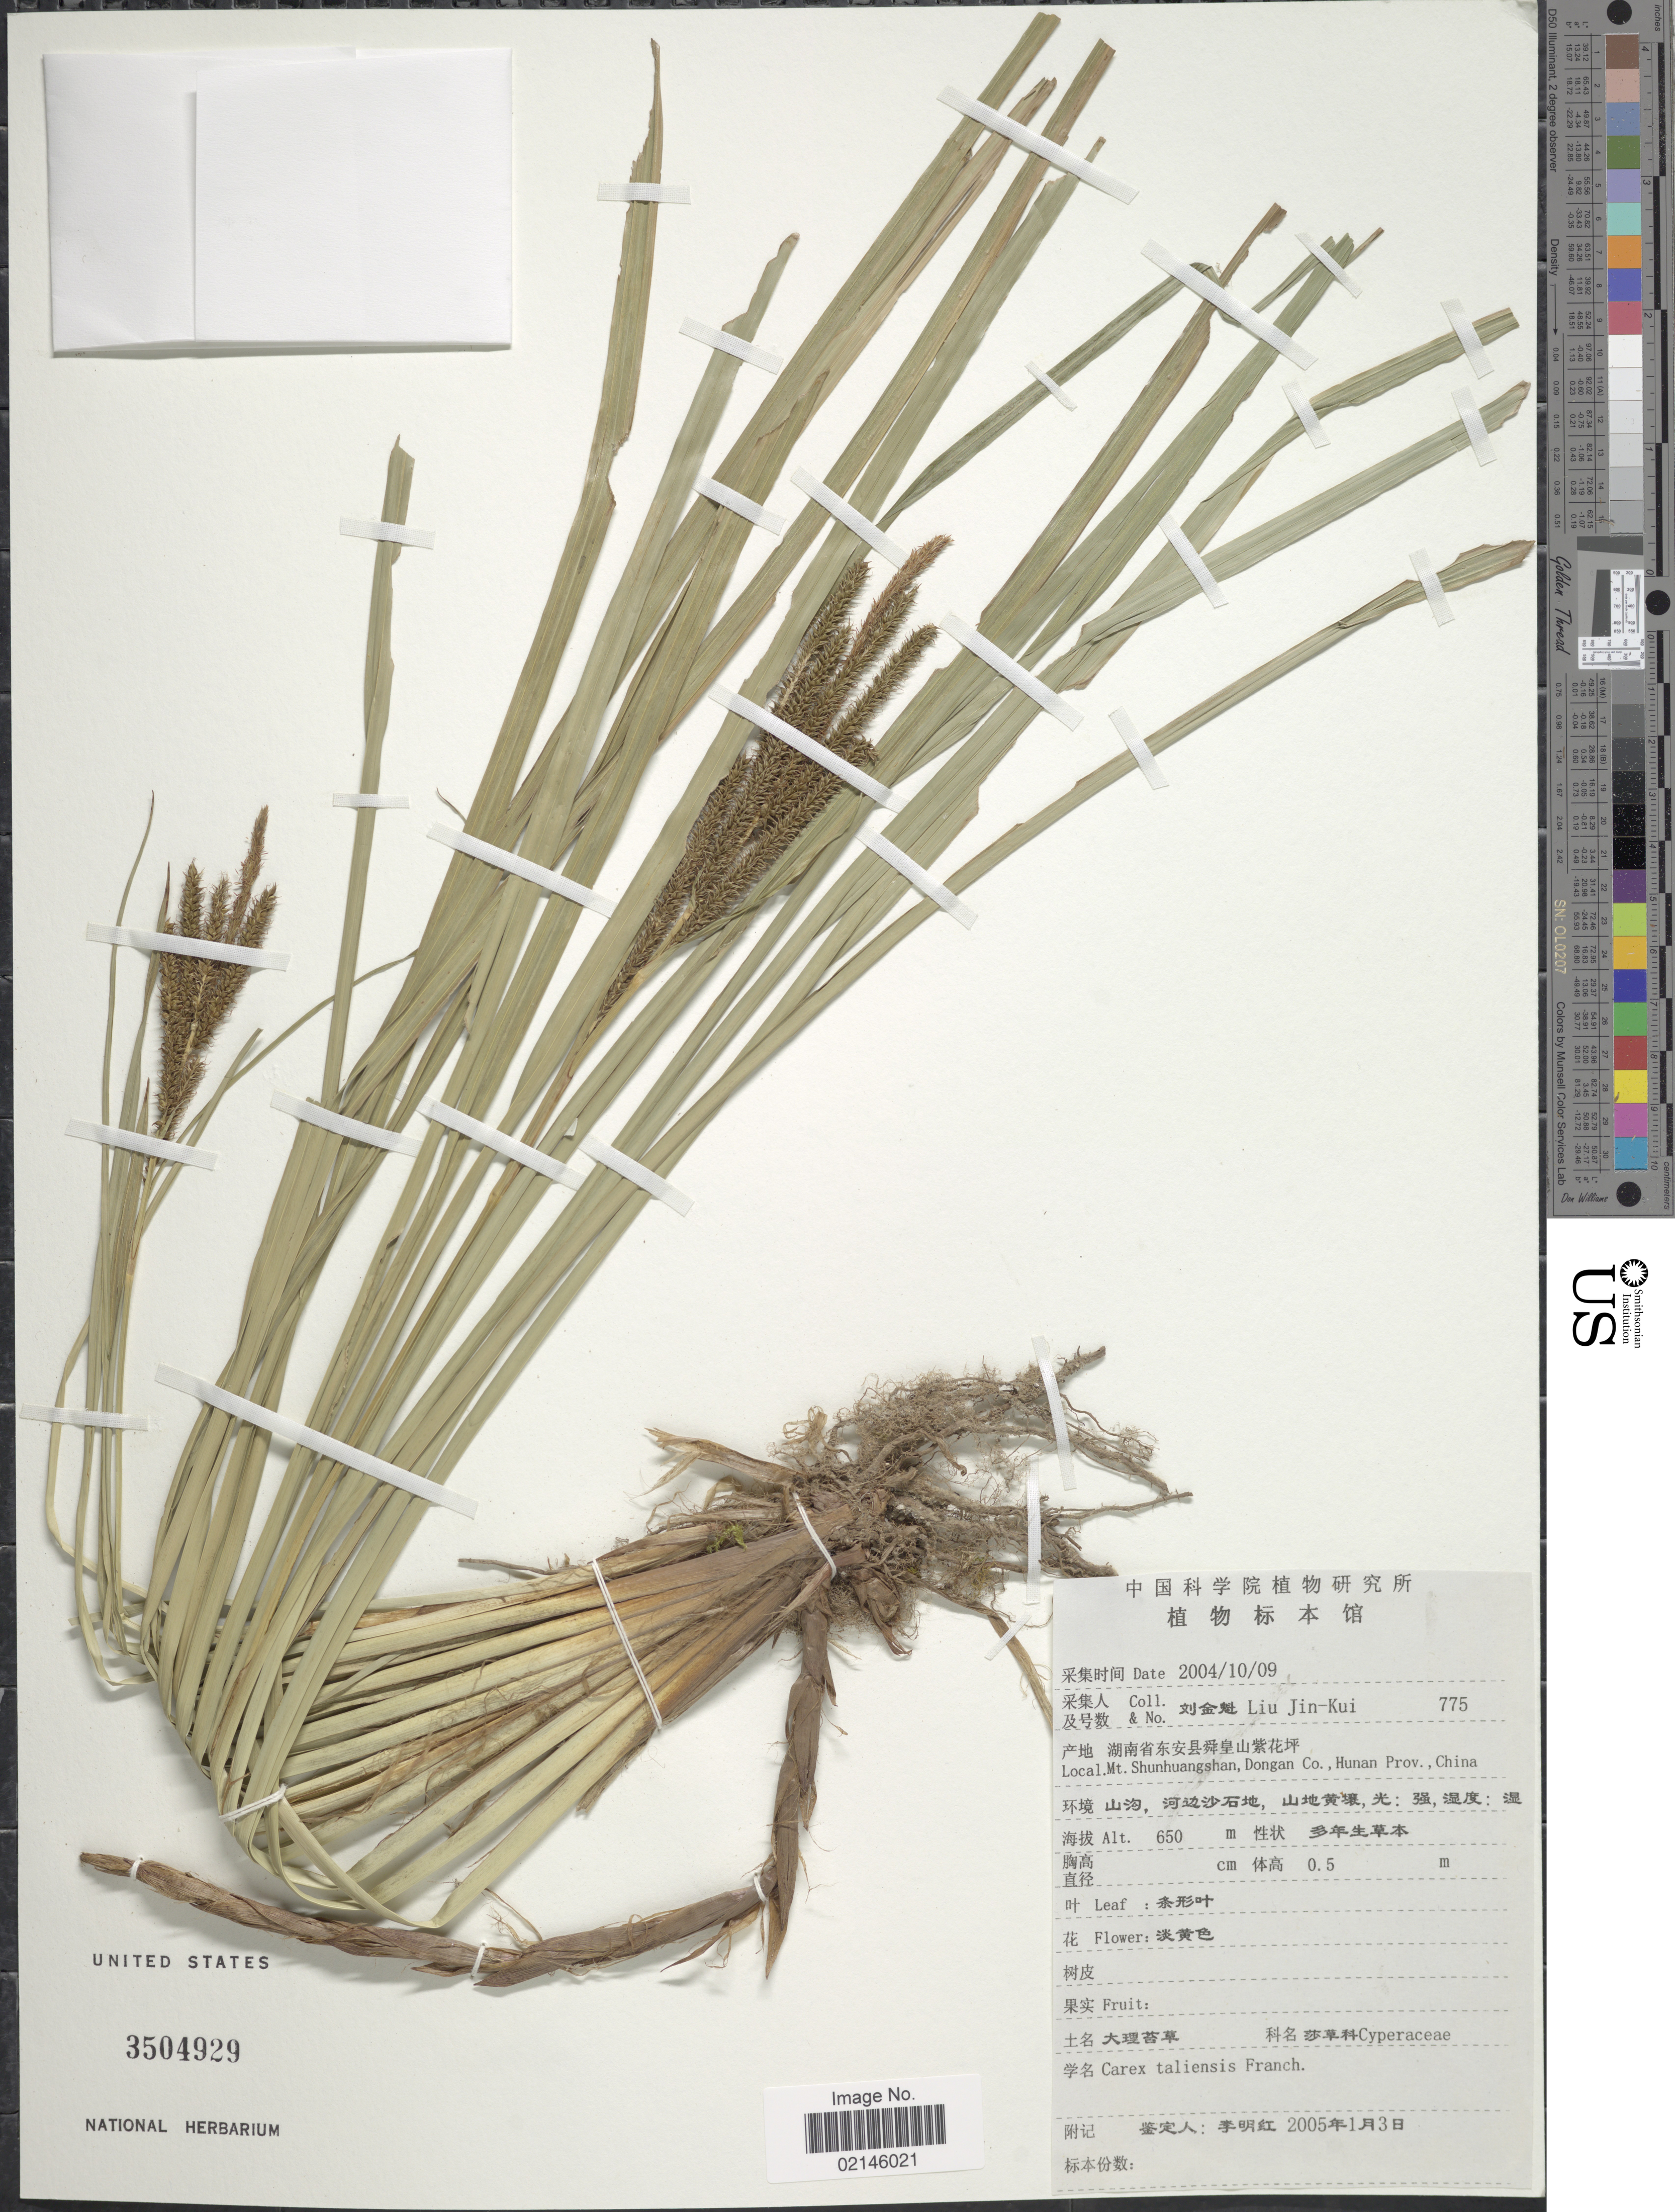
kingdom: Plantae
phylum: Tracheophyta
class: Liliopsida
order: Poales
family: Cyperaceae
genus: Carex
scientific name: Carex taliensis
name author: Franch.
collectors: Liu Jin-Kui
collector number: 775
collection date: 2004-10-09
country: China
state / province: Hunan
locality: Mt. Shunhuangshan, Dongan Co.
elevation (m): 650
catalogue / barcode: US 3504929